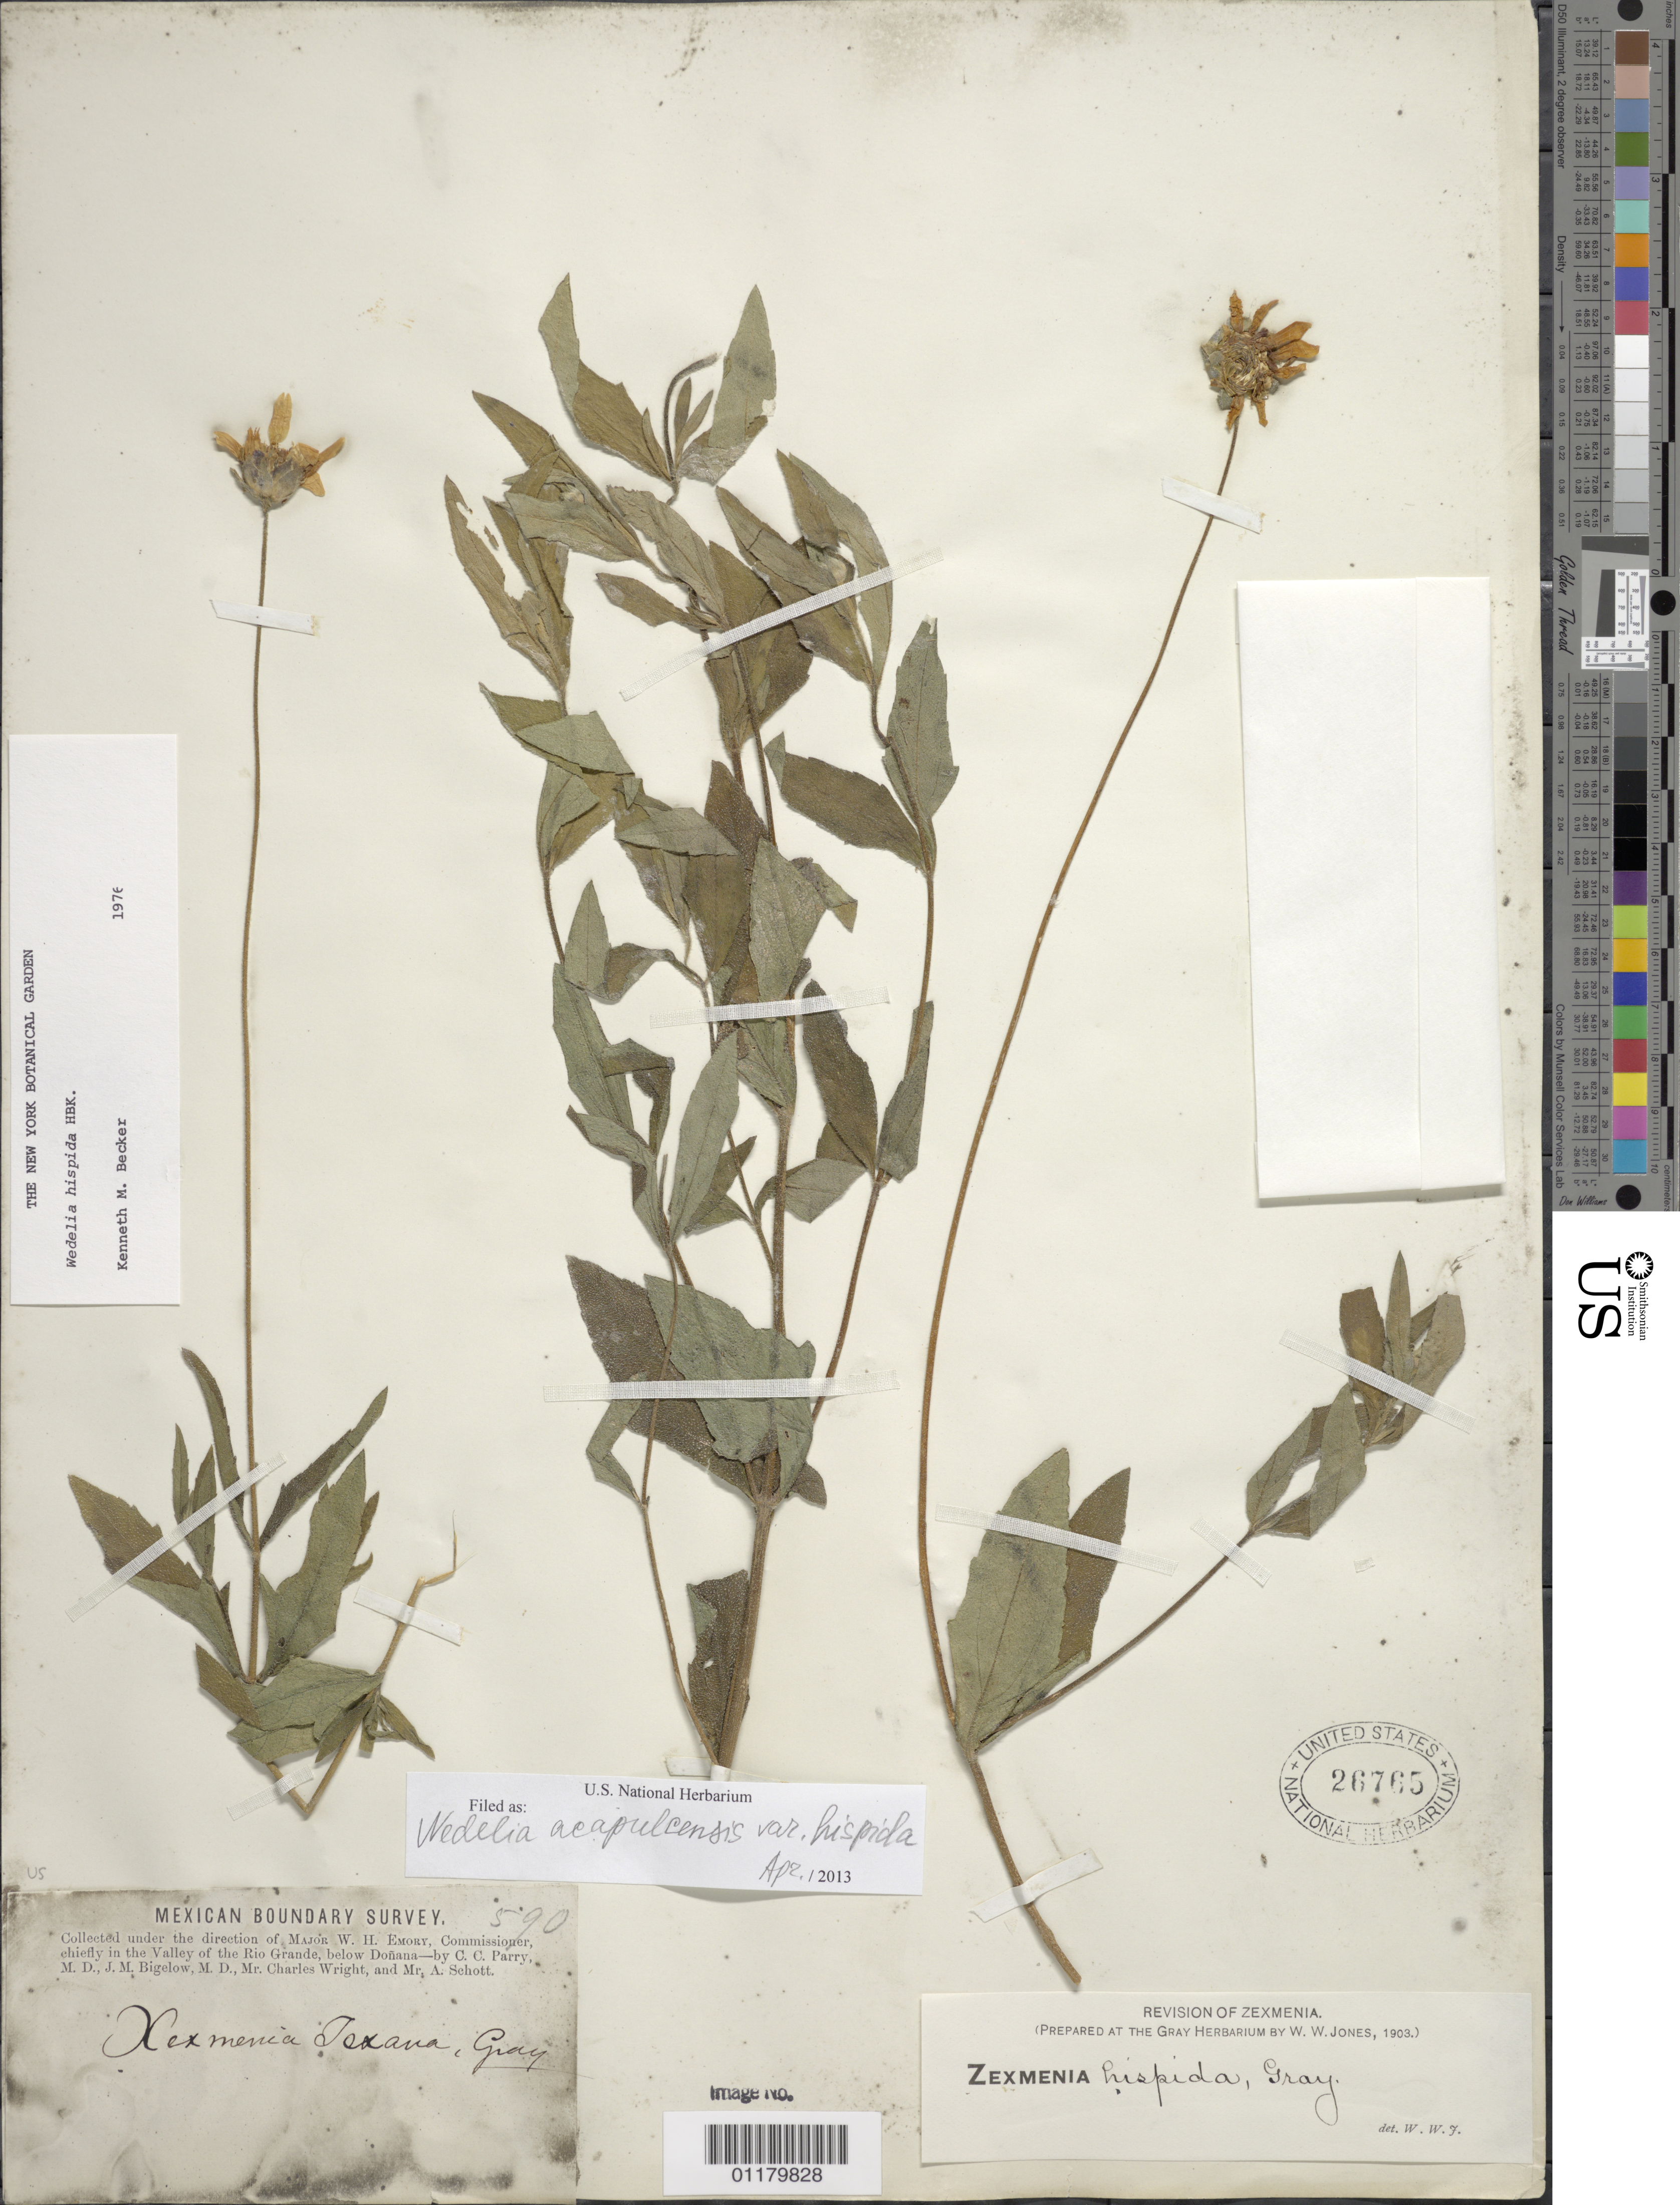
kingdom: Plantae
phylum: Tracheophyta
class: Magnoliopsida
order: Asterales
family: Asteraceae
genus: Wedelia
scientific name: Wedelia acapulcensis var. hispida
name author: (Kunth) Strother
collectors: C. C. Parry, J. M. Bigelow, C. Wright & A. Schott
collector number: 590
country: United States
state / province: Texas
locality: Rio Grande Valley, below Donana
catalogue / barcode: US 26765